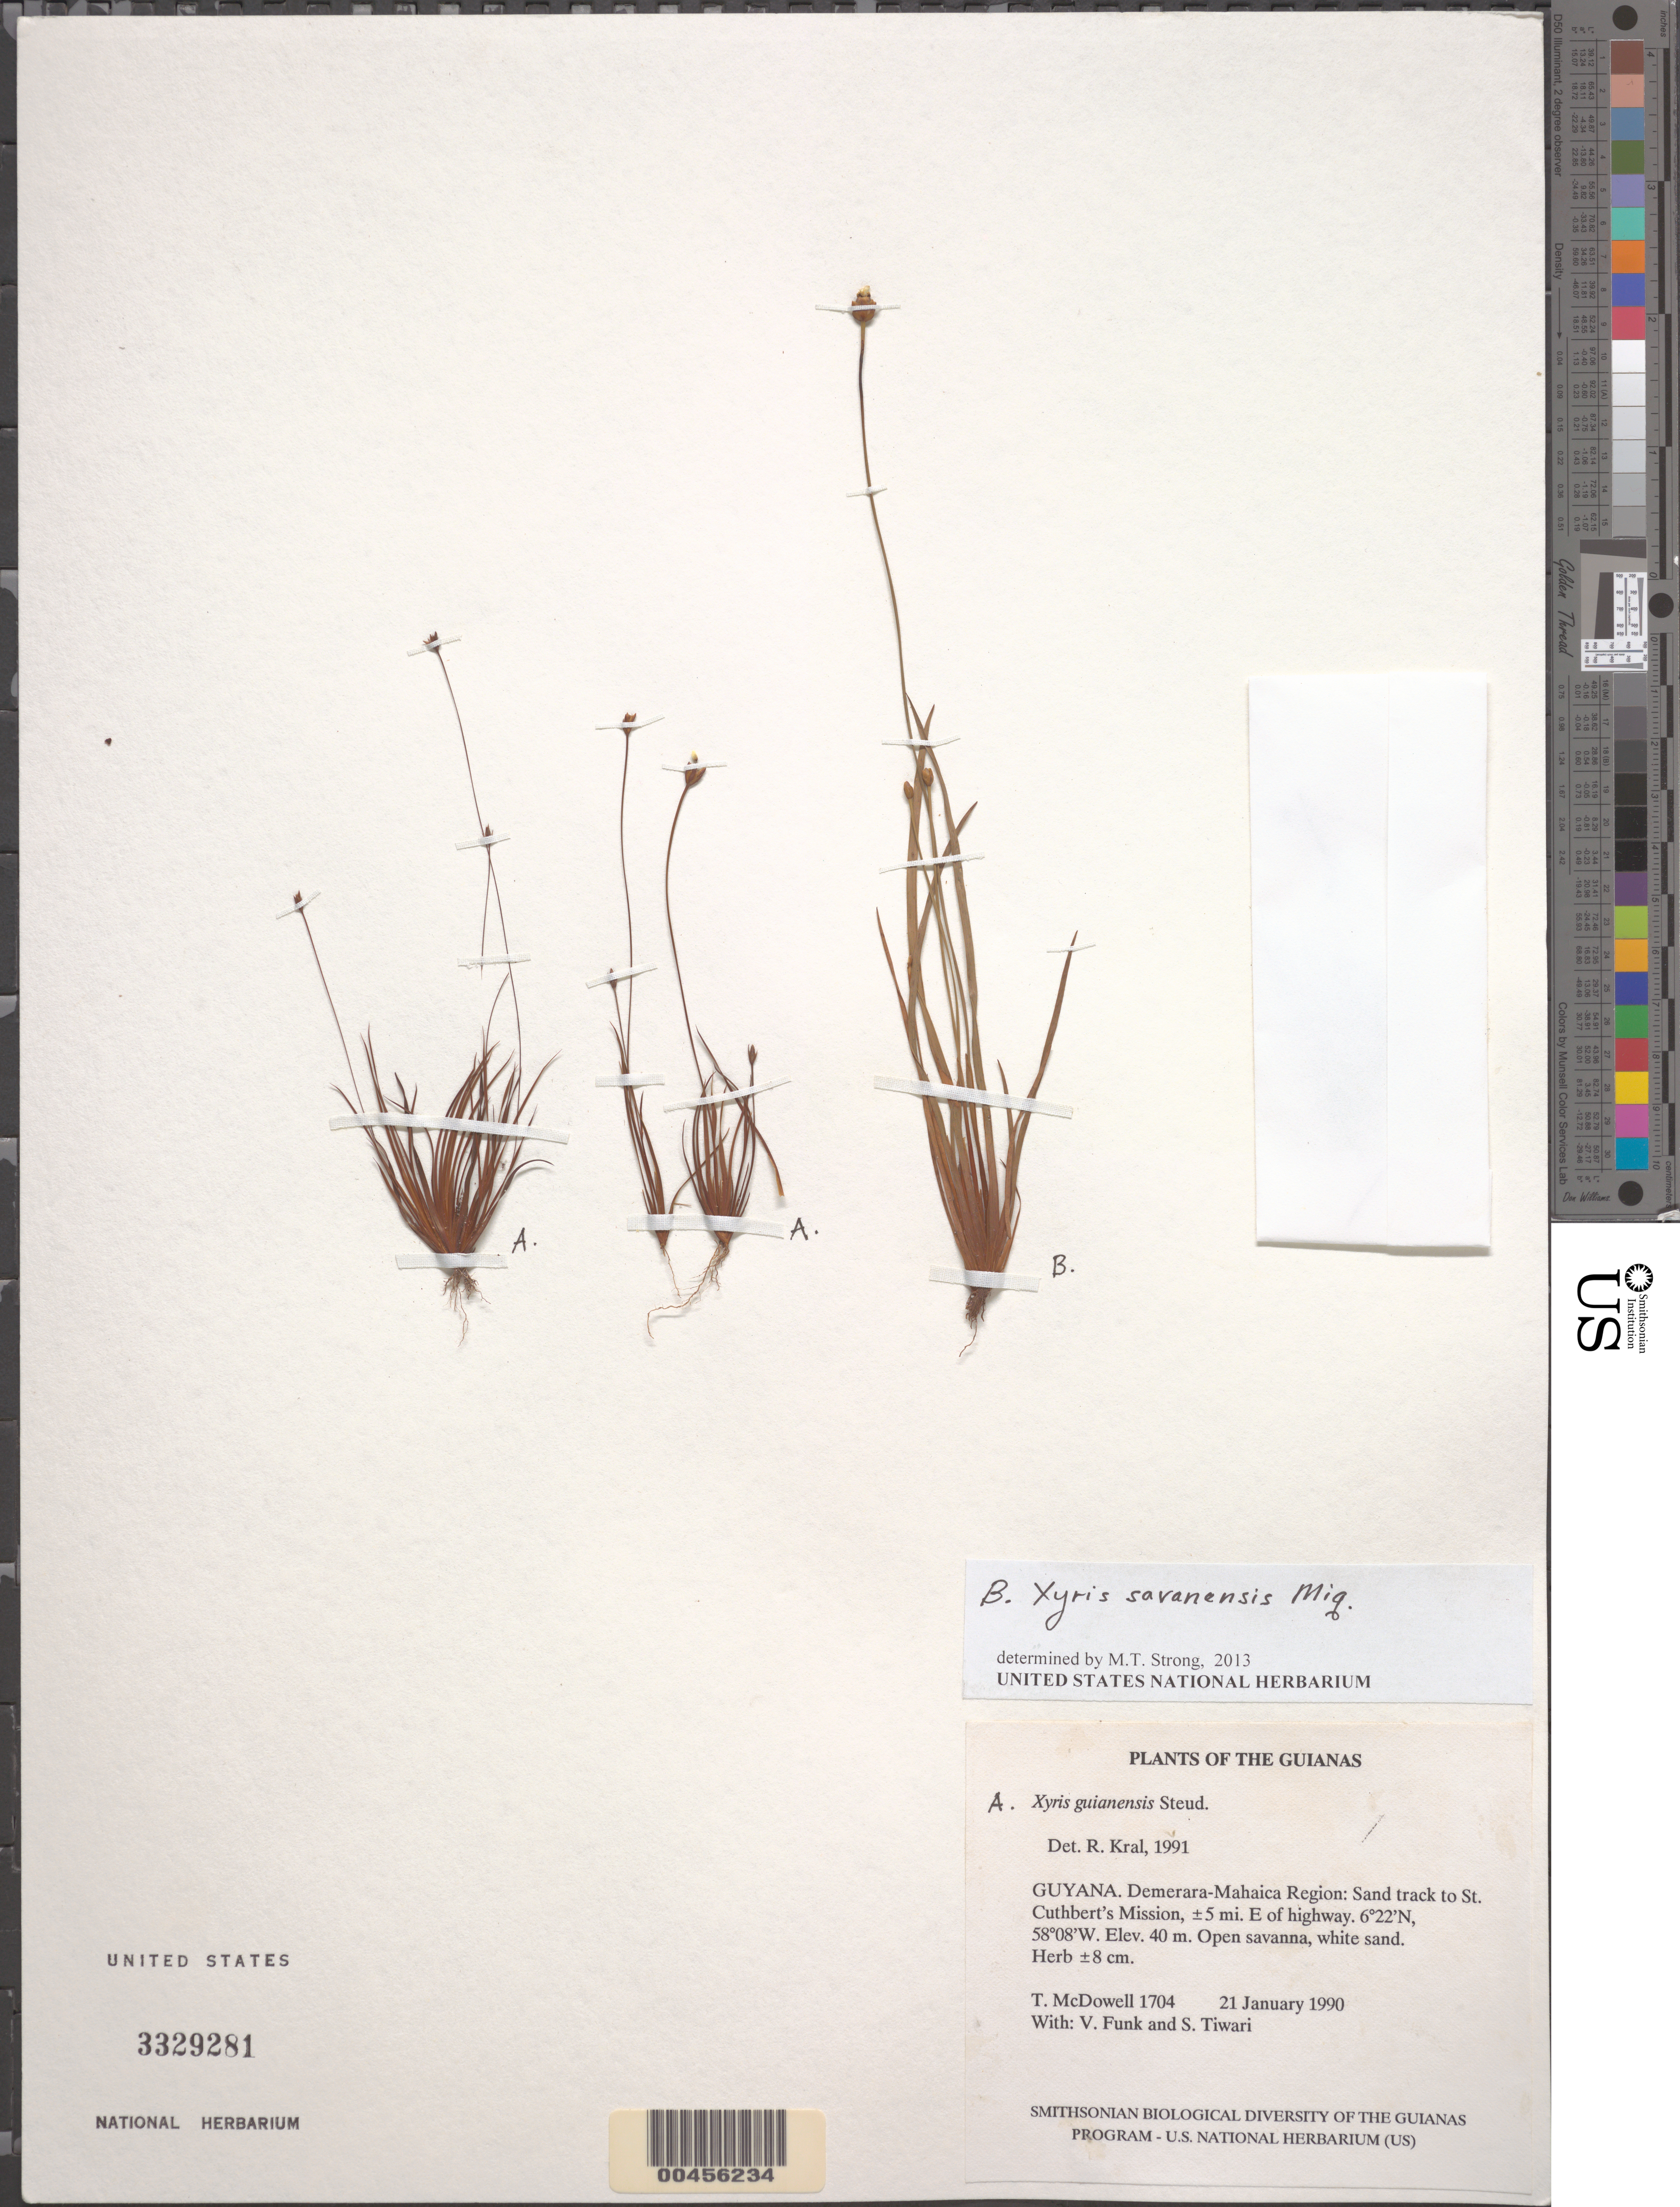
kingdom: Plantae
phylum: Tracheophyta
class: Liliopsida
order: Poales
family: Xyridaceae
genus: Xyris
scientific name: Xyris guianensis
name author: Steud.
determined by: Kral, Robert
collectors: T. McDowell, V. Funk & S. Tiwari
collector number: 1704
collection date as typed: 21 January 1990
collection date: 1990-01-21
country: Guyana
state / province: Demerara-Mahaica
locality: Sand track to St. Cuthbert's Mission, ±5 mi. E of highway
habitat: Open savanna, white sand, highly soaked from 3 weeks of rain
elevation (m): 40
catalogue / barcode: US 3329281